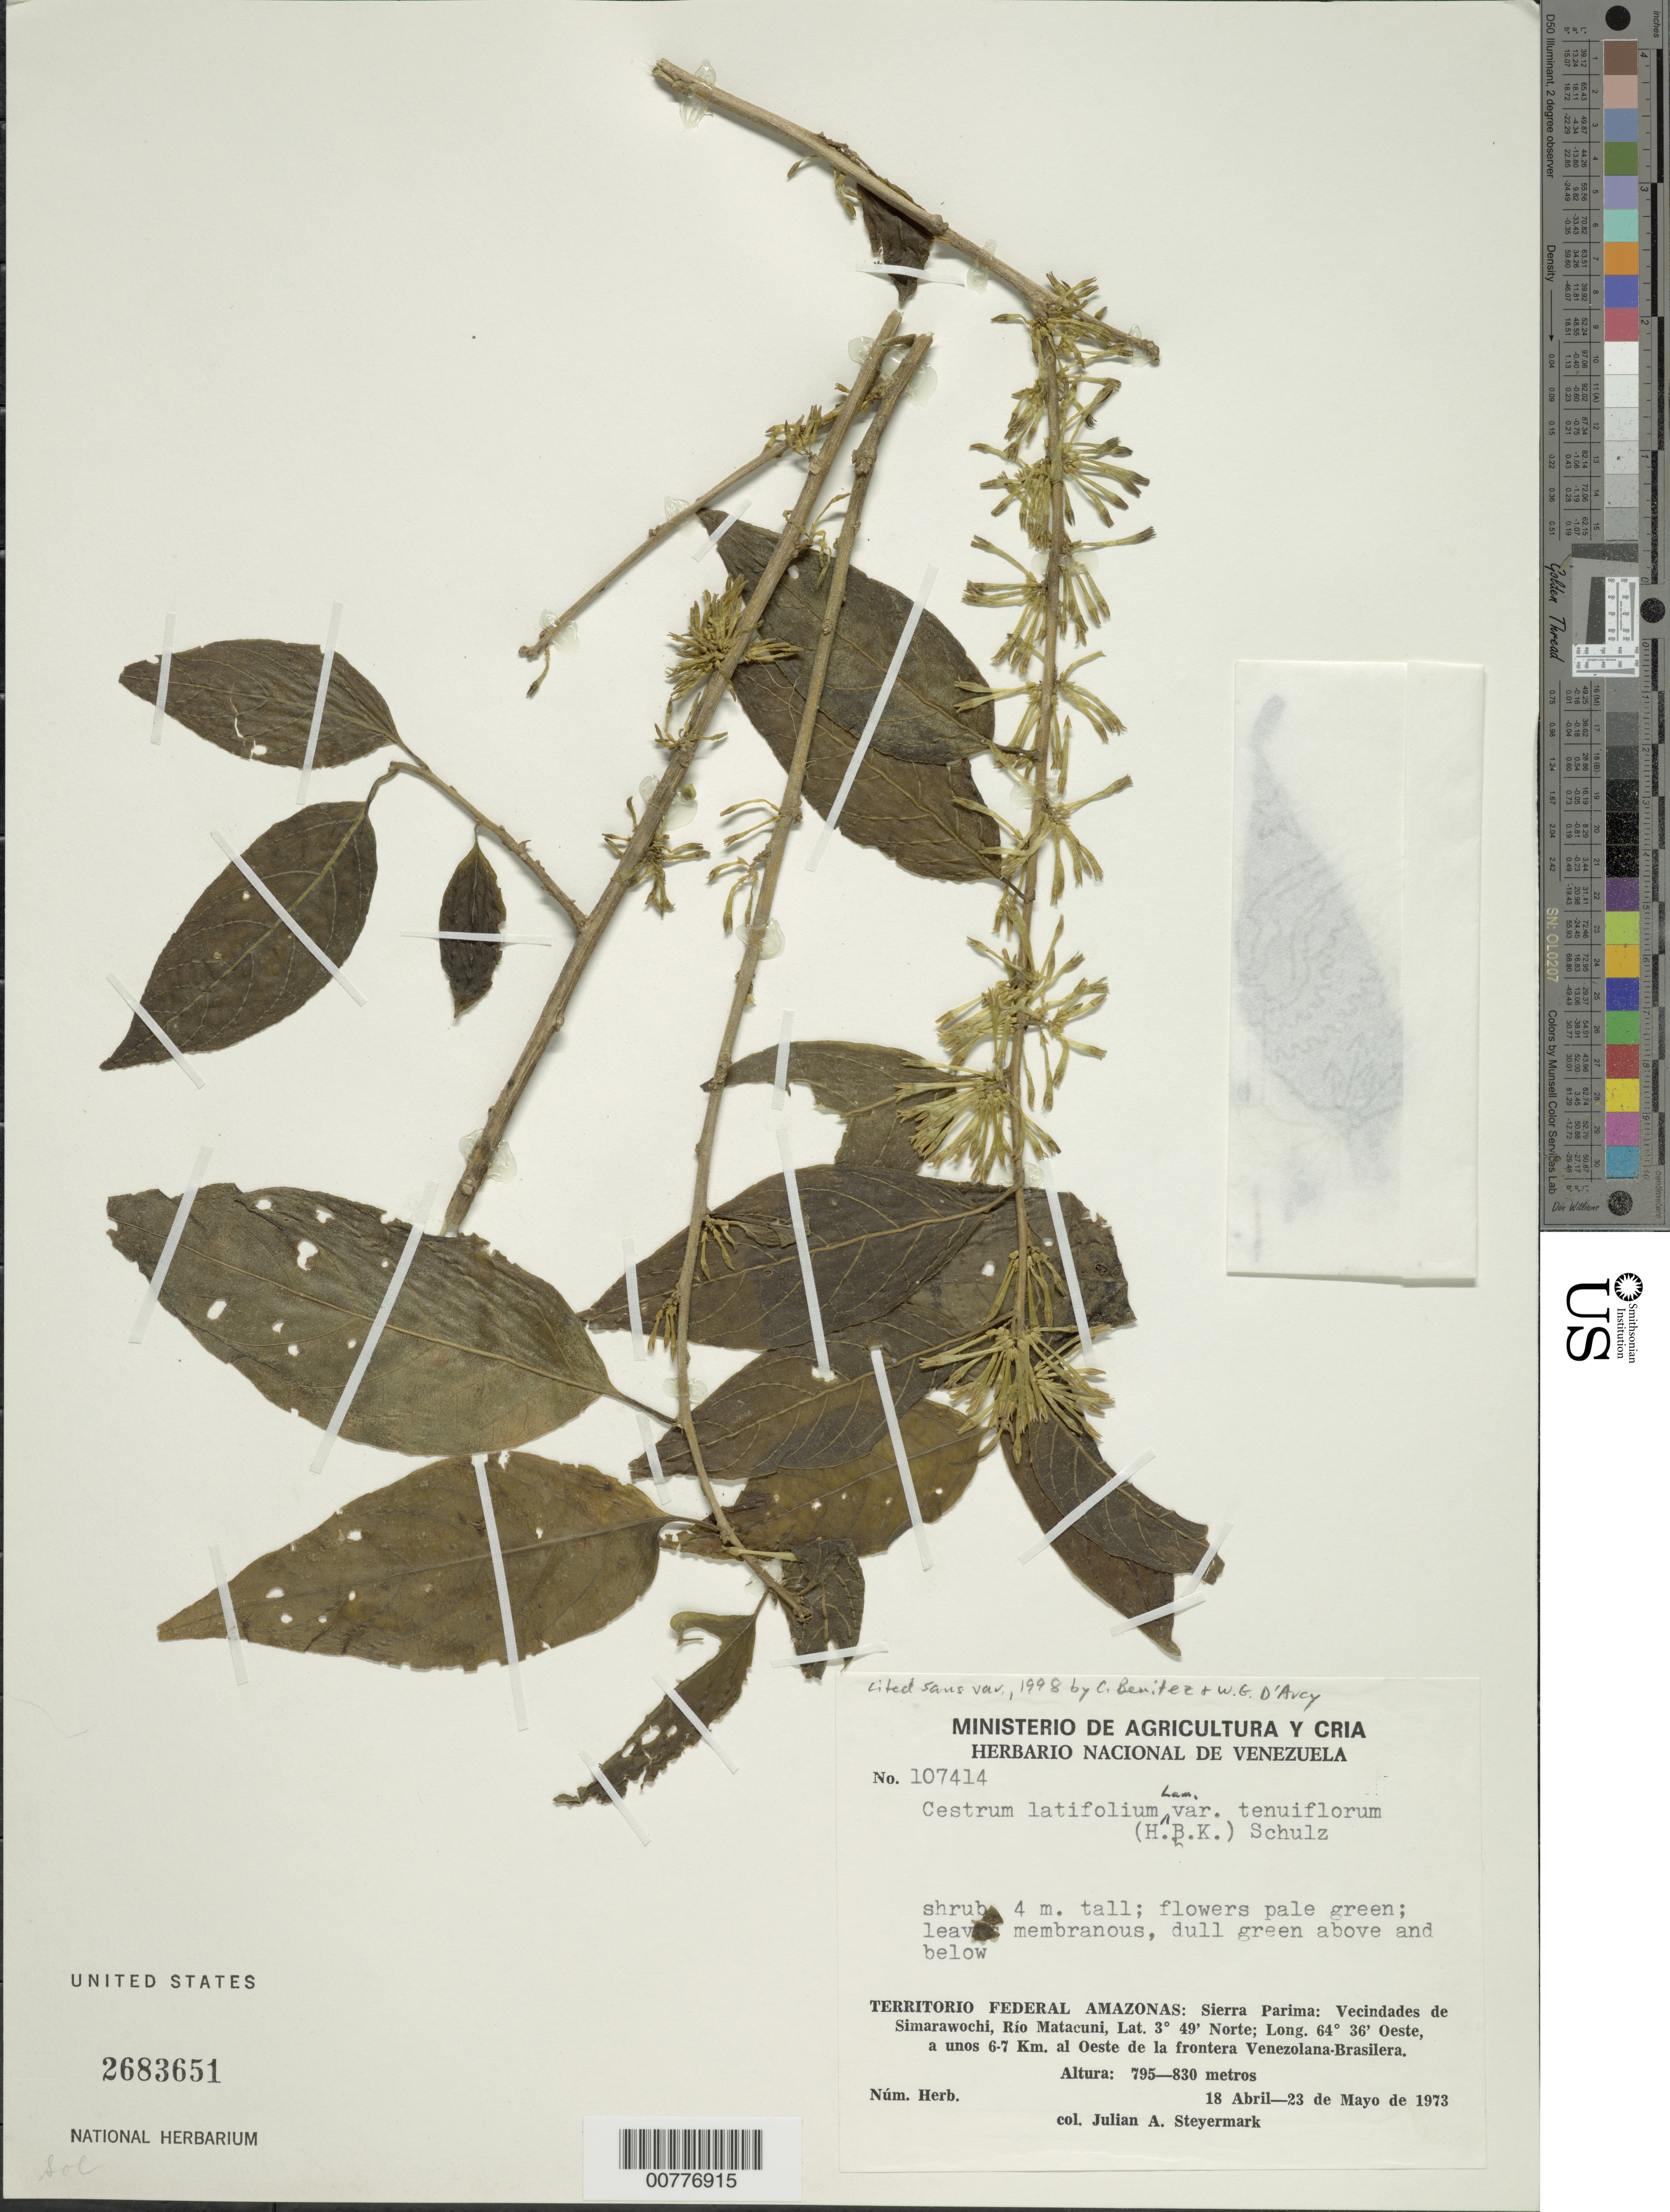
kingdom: Plantae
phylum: Tracheophyta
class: Magnoliopsida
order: Solanales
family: Solanaceae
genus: Cestrum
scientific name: Cestrum latifolium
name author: Lam.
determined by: D'Arcy, W. G.; Benítez, C. E.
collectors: J. Steyermark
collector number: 107414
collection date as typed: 18-Apr-73 to 23-May-73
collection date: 1973-04-18/1973-05-23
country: Venezuela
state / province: Amazonas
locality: Sierra Parima; vec de Simarawochi, Río Matacuni, a unos 6-7 km al oeste de la frontera Venezolana-Brasilera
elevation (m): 795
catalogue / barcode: US 2683651